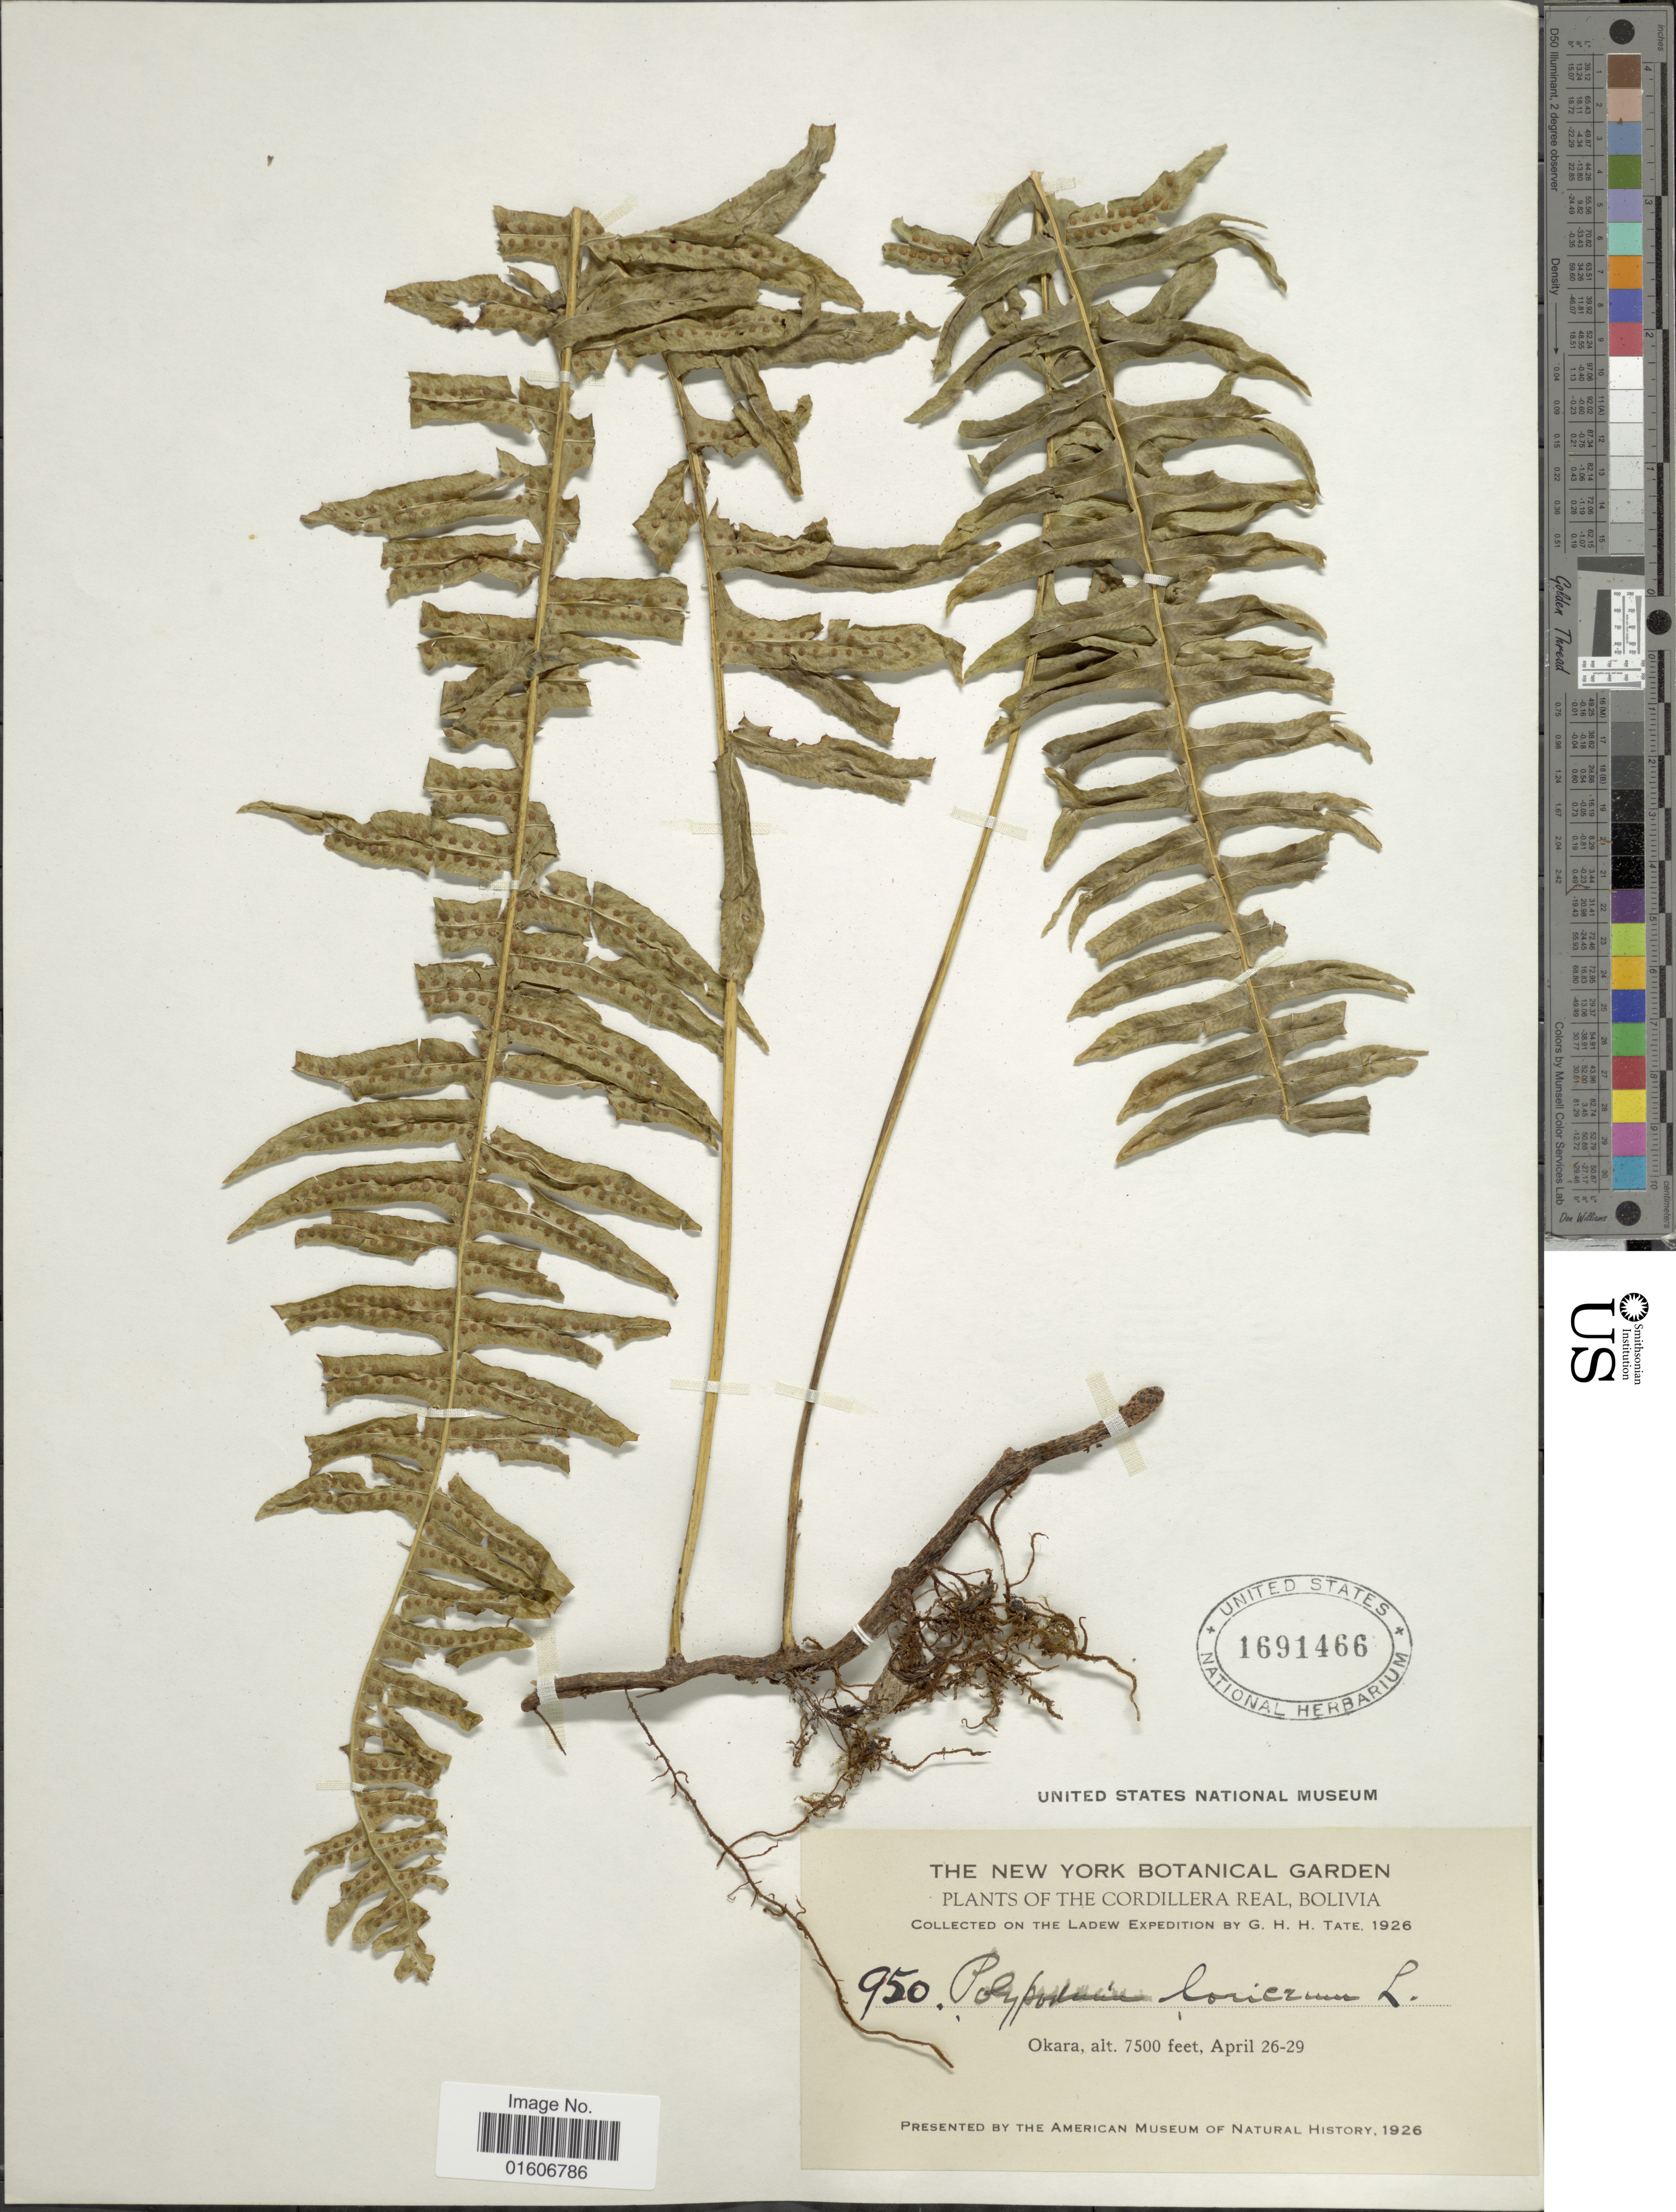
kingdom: Plantae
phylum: Tracheophyta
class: Polypodiopsida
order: Polypodiales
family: Polypodiaceae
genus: Serpocaulon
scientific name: Serpocaulon loriceum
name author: (L.) A.R. Sm.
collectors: G. H. H.Tate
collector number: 950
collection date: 1926-04-26/1926-04-29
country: Bolivia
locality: The Cordillera Real, Okara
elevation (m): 2286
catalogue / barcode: US 1691466